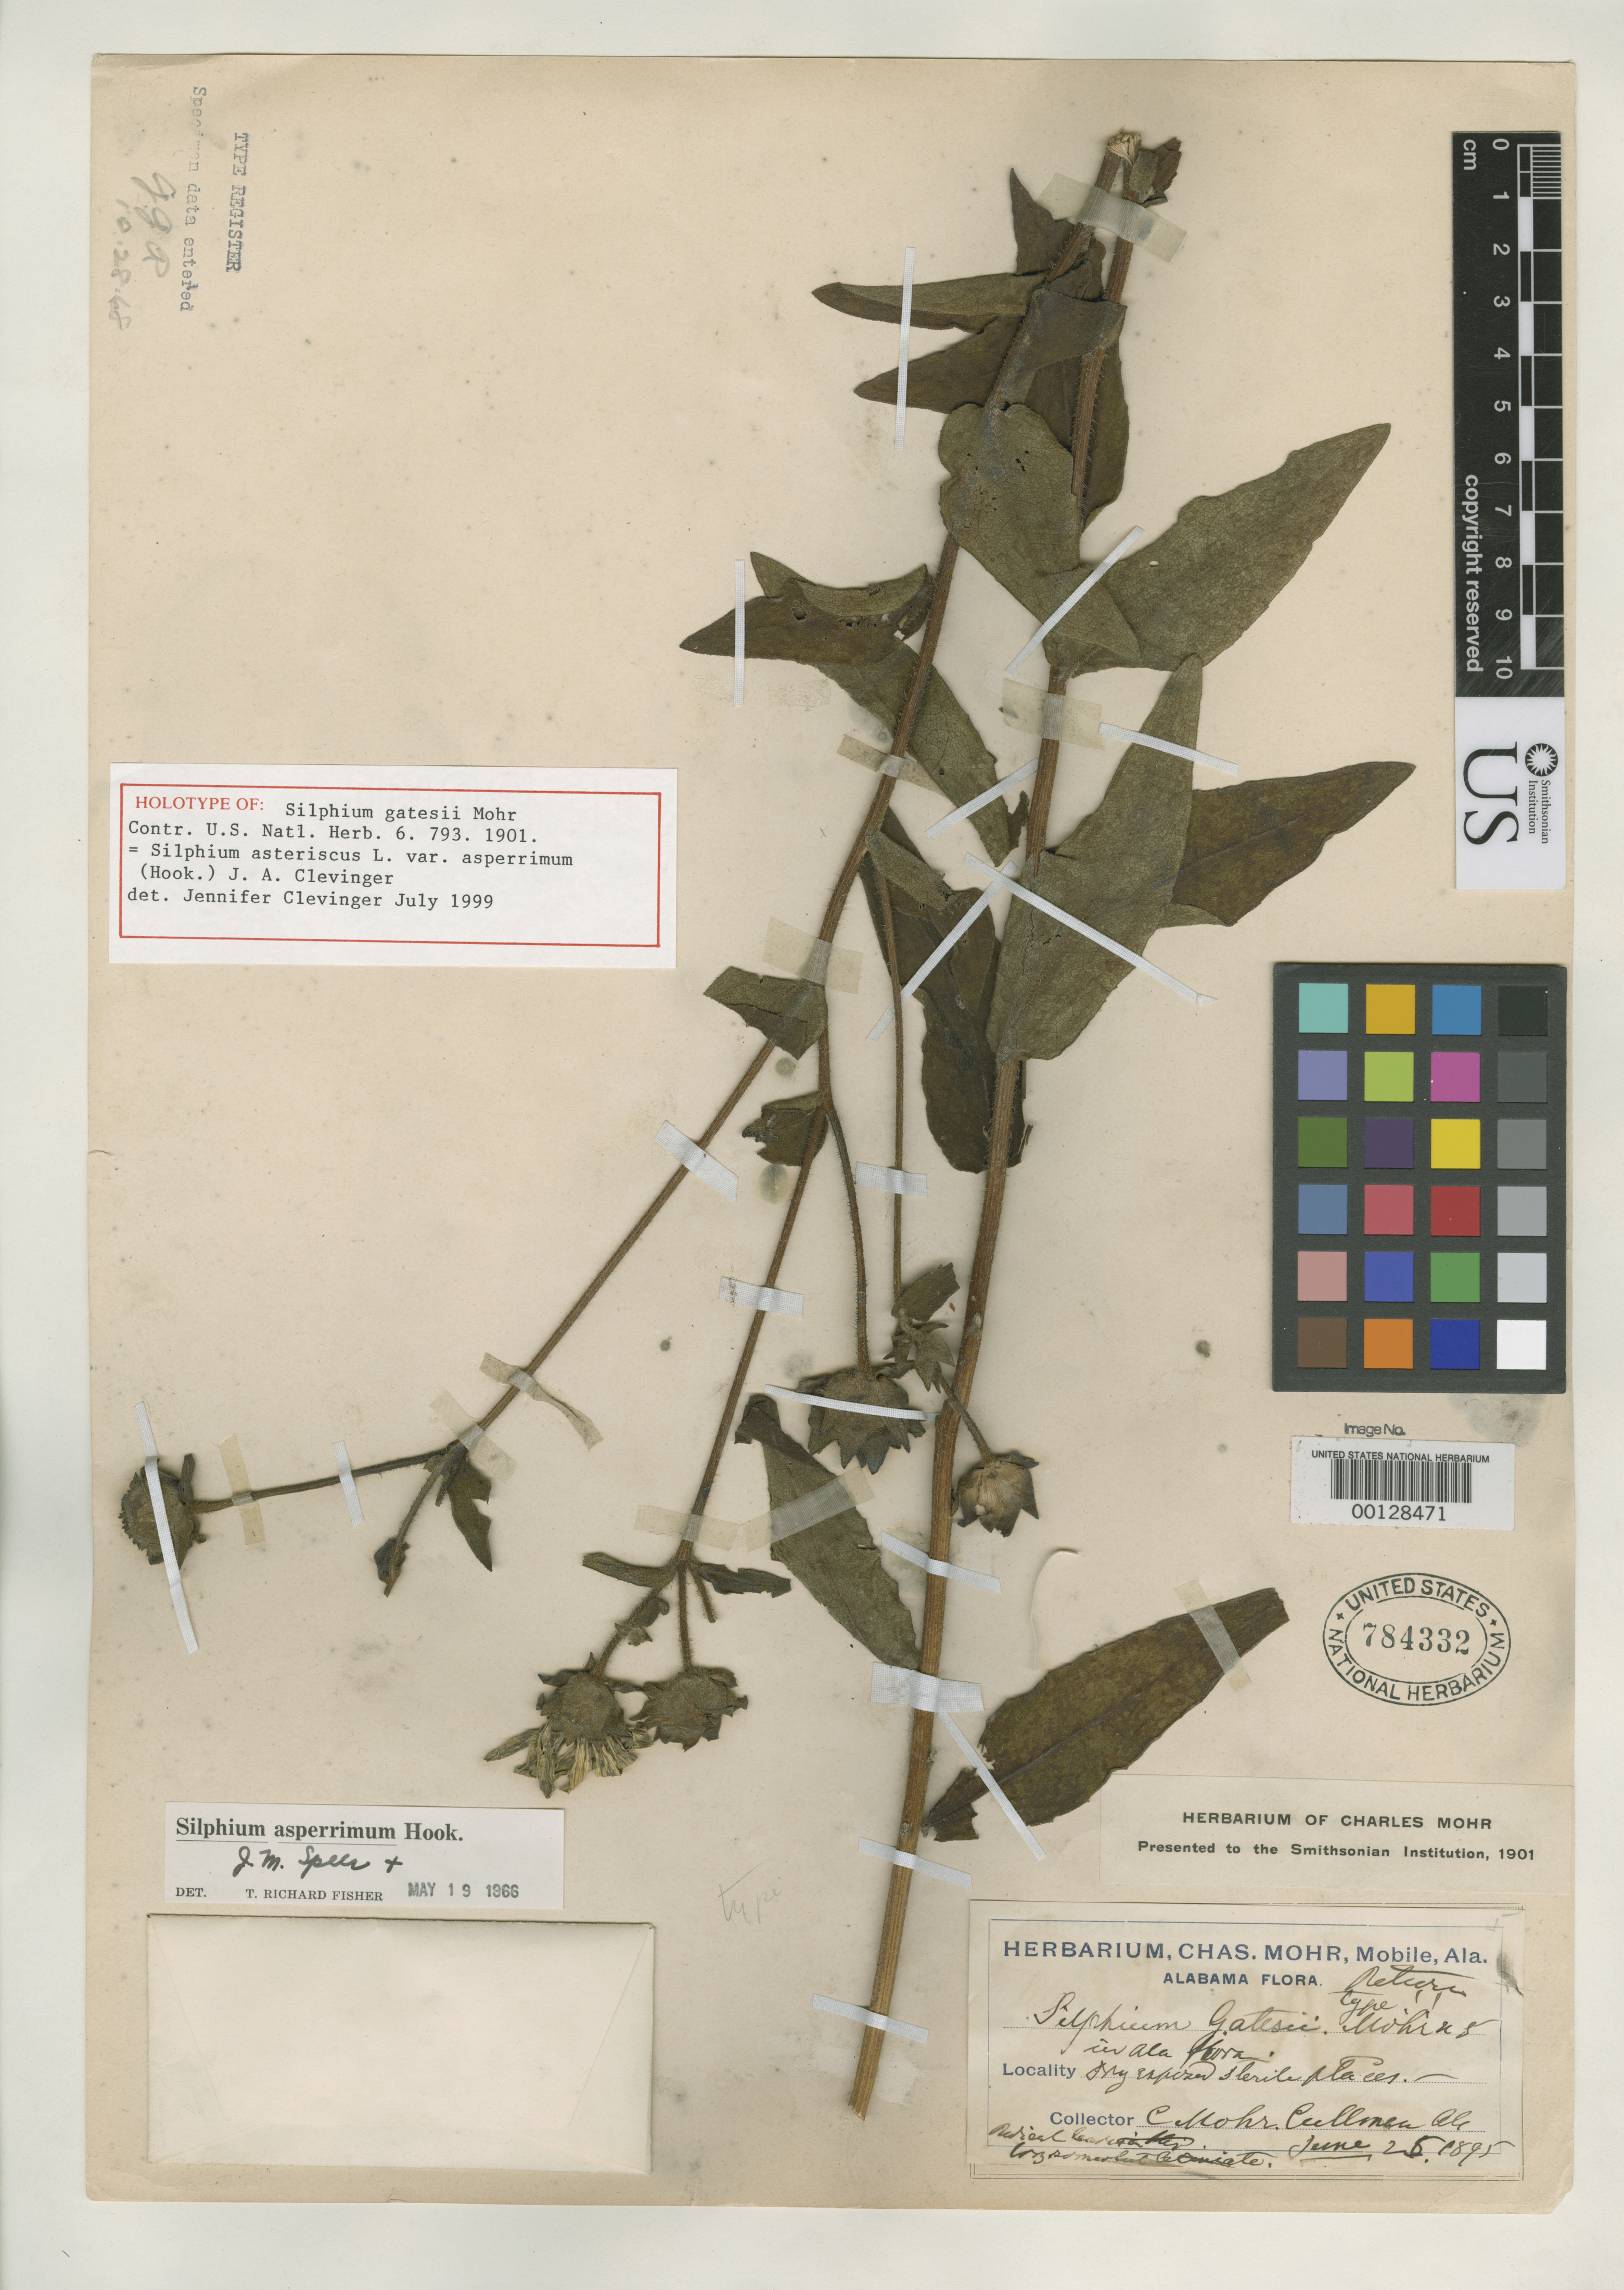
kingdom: Plantae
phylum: Tracheophyta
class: Magnoliopsida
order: Asterales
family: Asteraceae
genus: Silphium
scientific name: Silphium gatesii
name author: C. Mohr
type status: Holotype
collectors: C. T. Mohr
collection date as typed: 28 Jun 1895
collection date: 1895-06-28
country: United States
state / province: Alabama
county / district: Cullman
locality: Cullman.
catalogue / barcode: US 784332